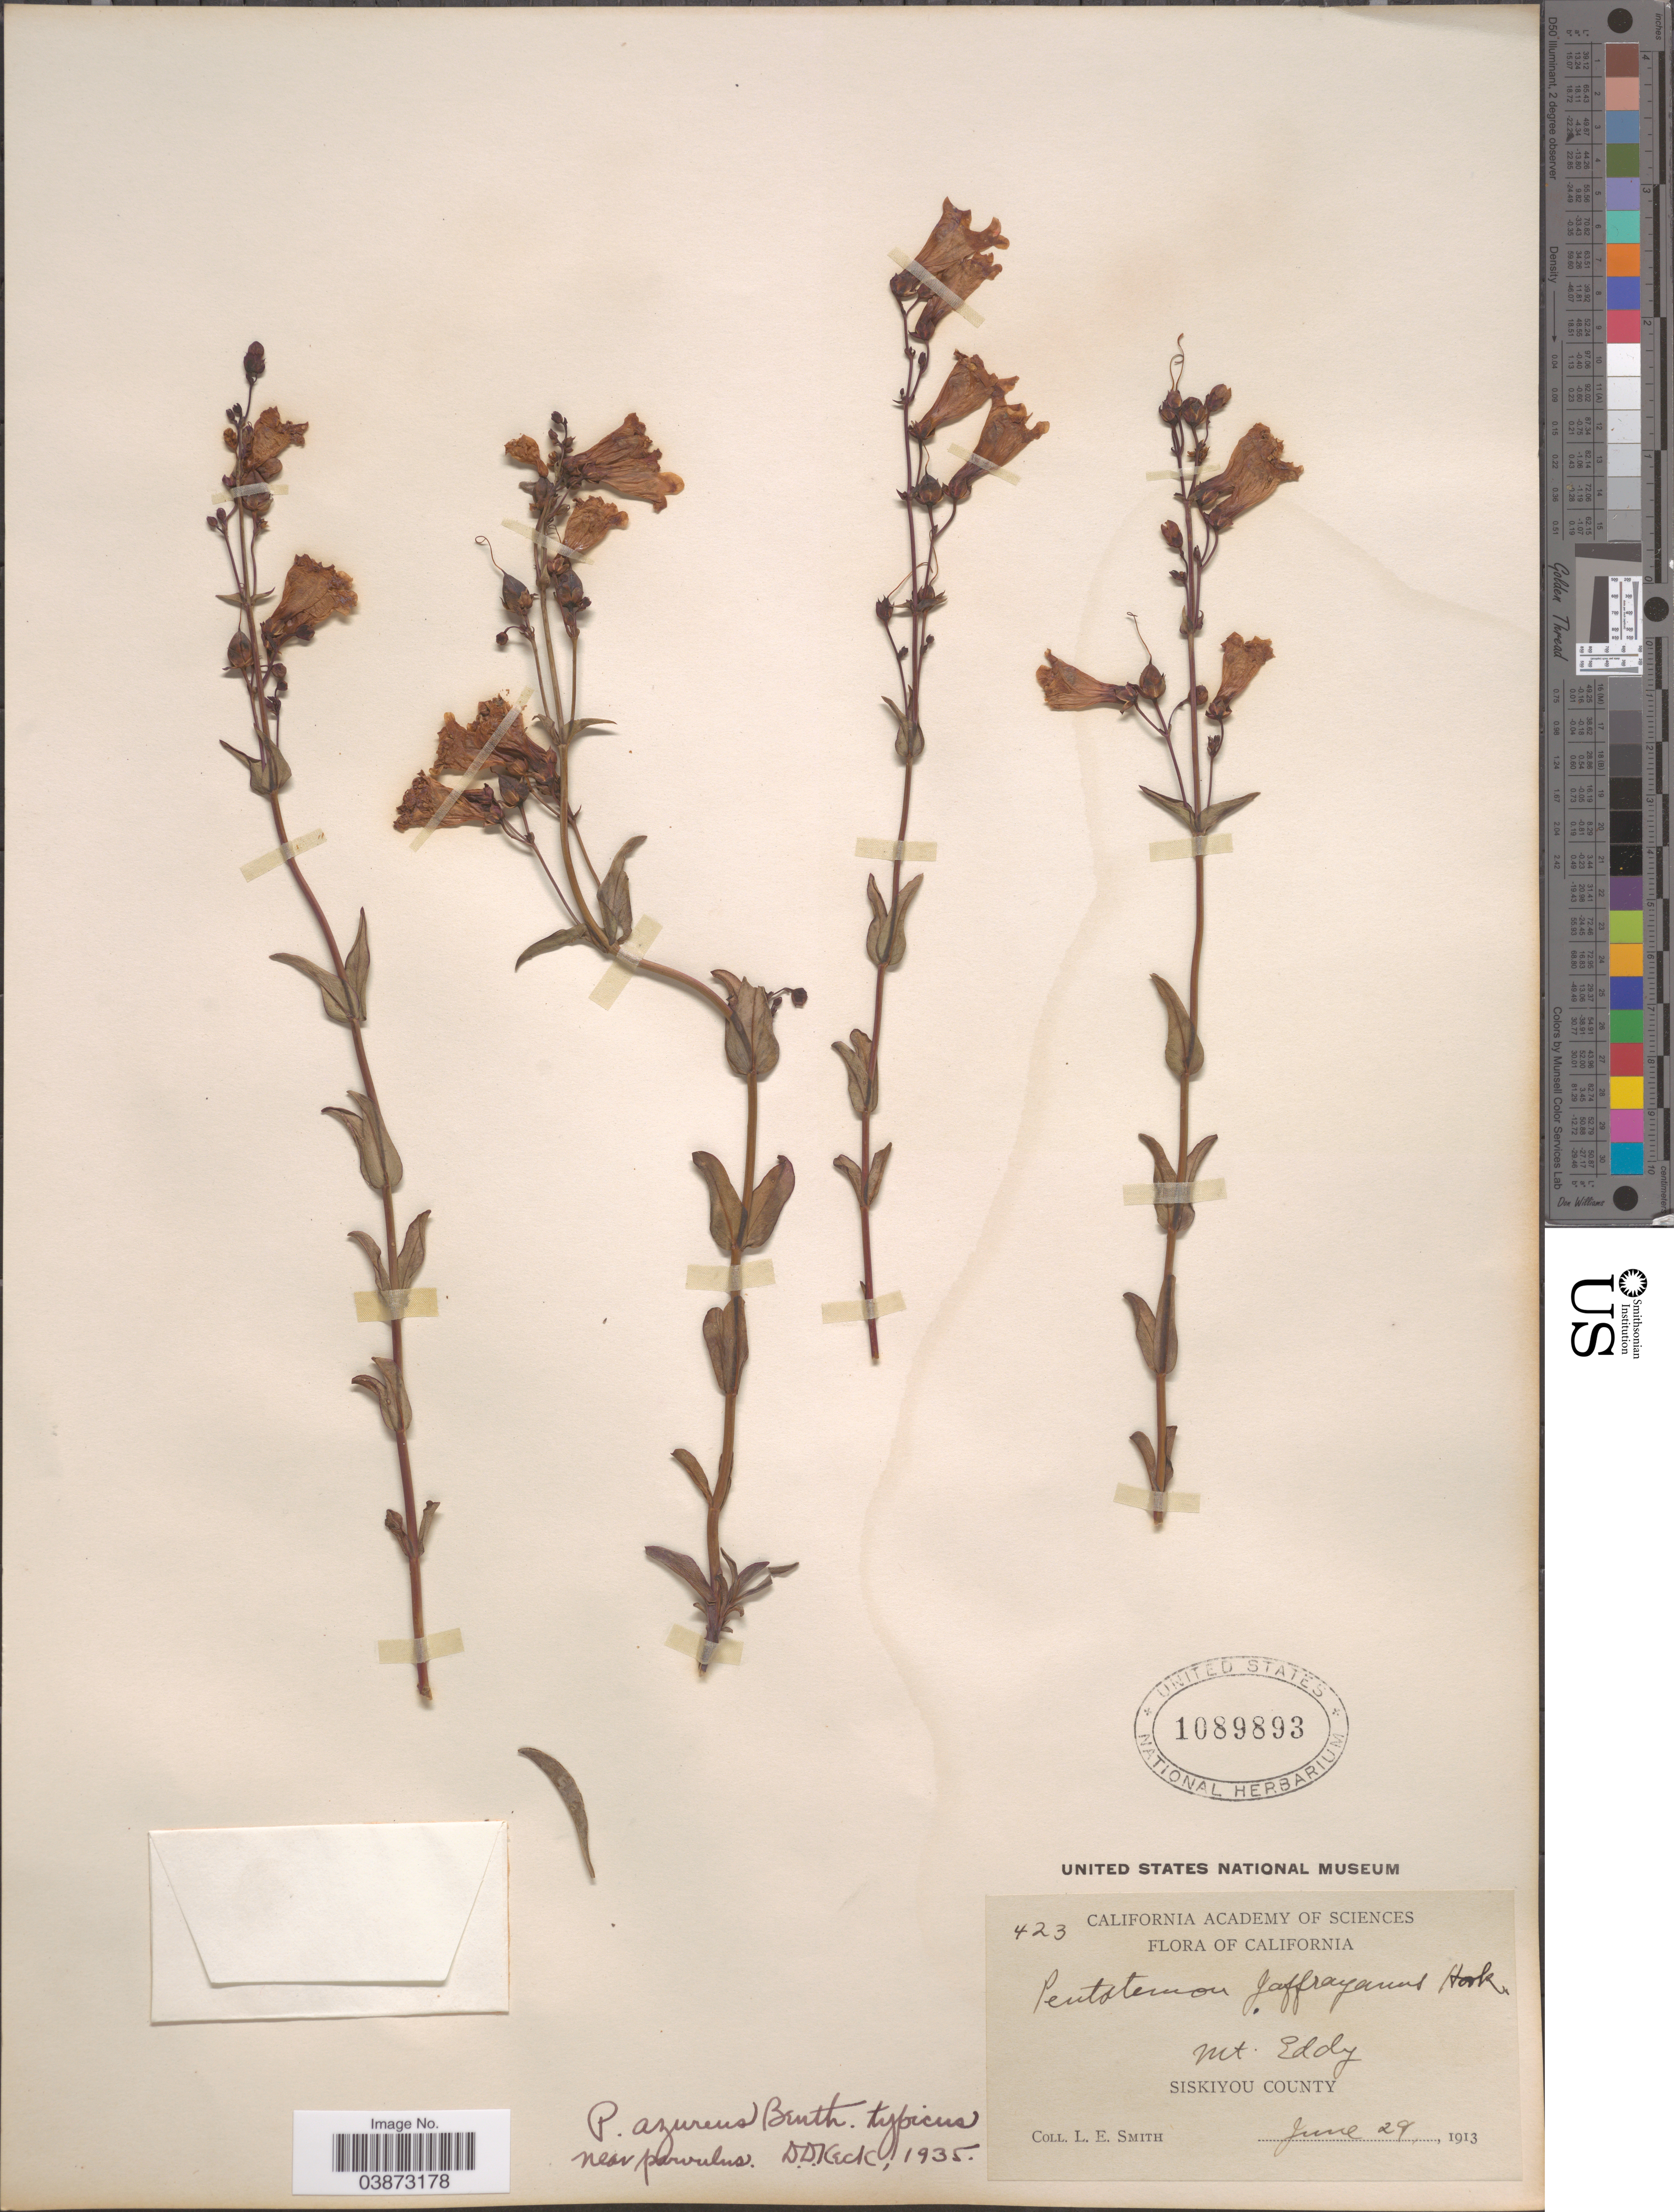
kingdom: Plantae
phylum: Tracheophyta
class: Magnoliopsida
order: Lamiales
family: Plantaginaceae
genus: Penstemon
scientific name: Penstemon azureus subsp. parvulus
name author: (A. Gray) D.D. Keck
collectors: L. E. Smith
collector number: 423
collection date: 1913-06-29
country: United States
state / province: California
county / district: Siskiyou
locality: Mt. Eddy. Siskiyou County.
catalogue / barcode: US 1089893